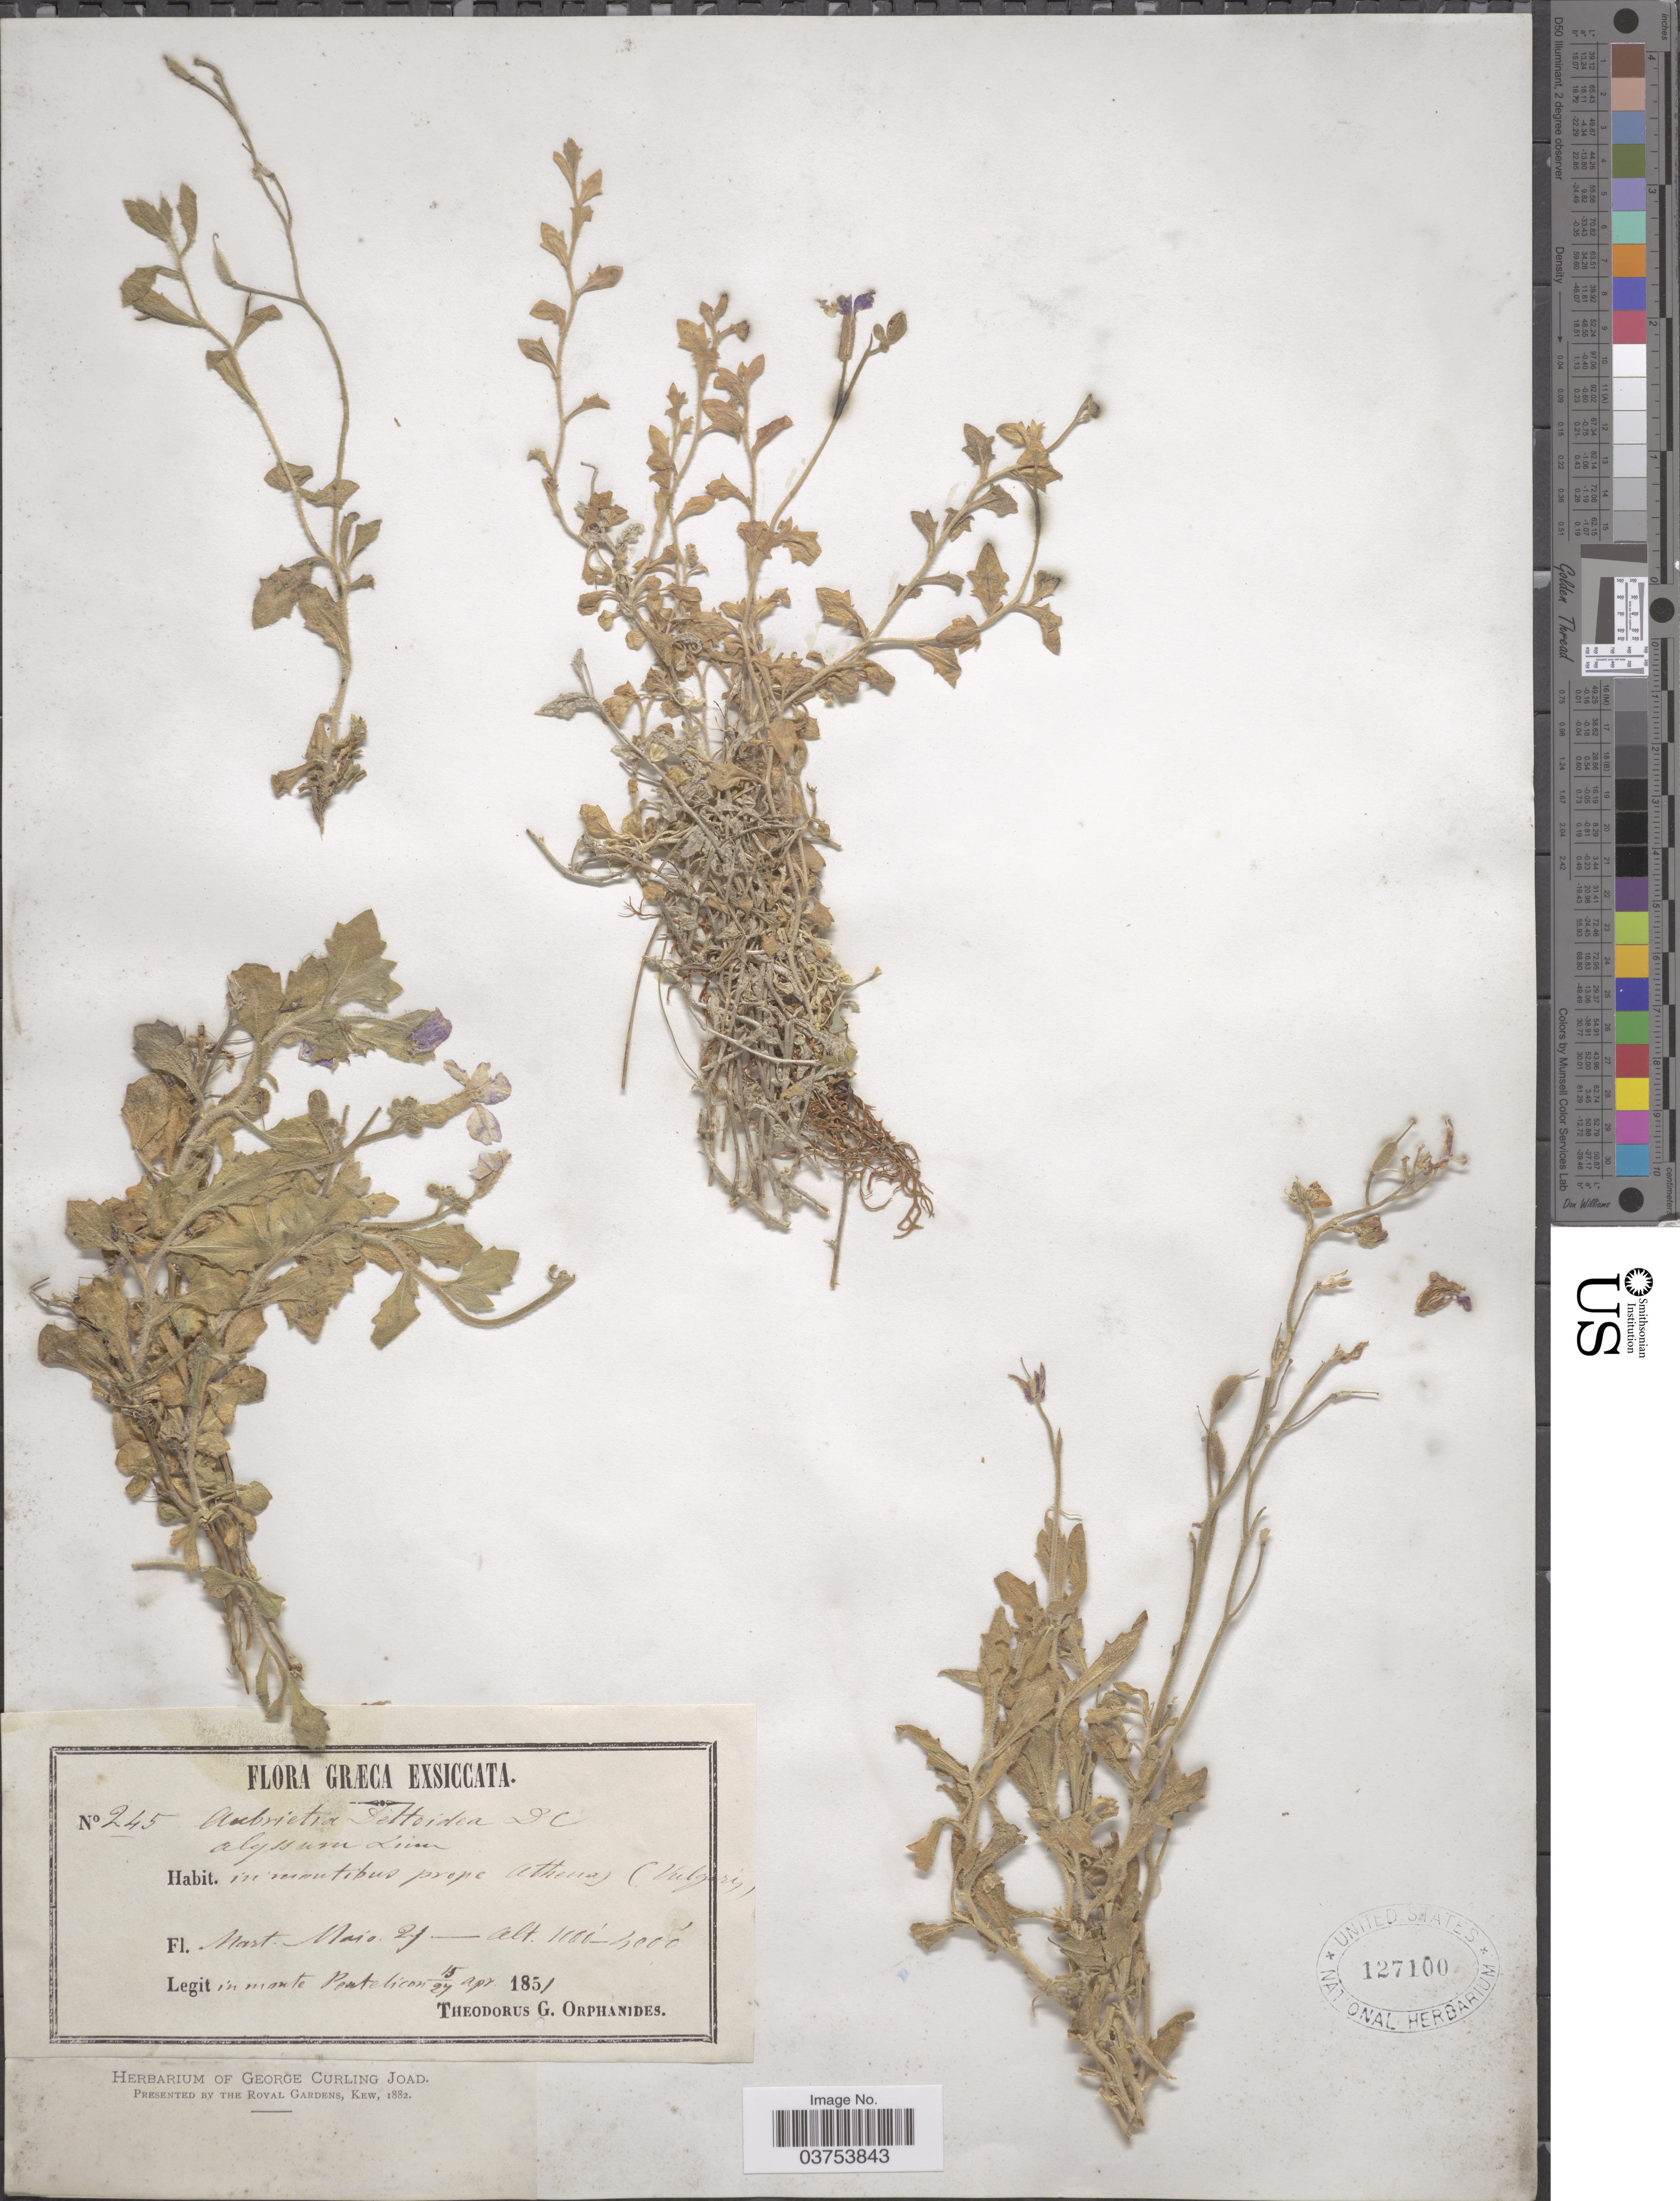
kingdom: Plantae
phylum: Tracheophyta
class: Magnoliopsida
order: Brassicales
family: Brassicaceae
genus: Aubrieta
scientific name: Aubrieta deltoidea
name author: (L.) DC.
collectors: T. G. Orphanides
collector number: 245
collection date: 1851-04-15/1851-04-27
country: Greece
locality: Græca. In monte Pentelicon.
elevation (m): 305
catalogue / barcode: US 127100